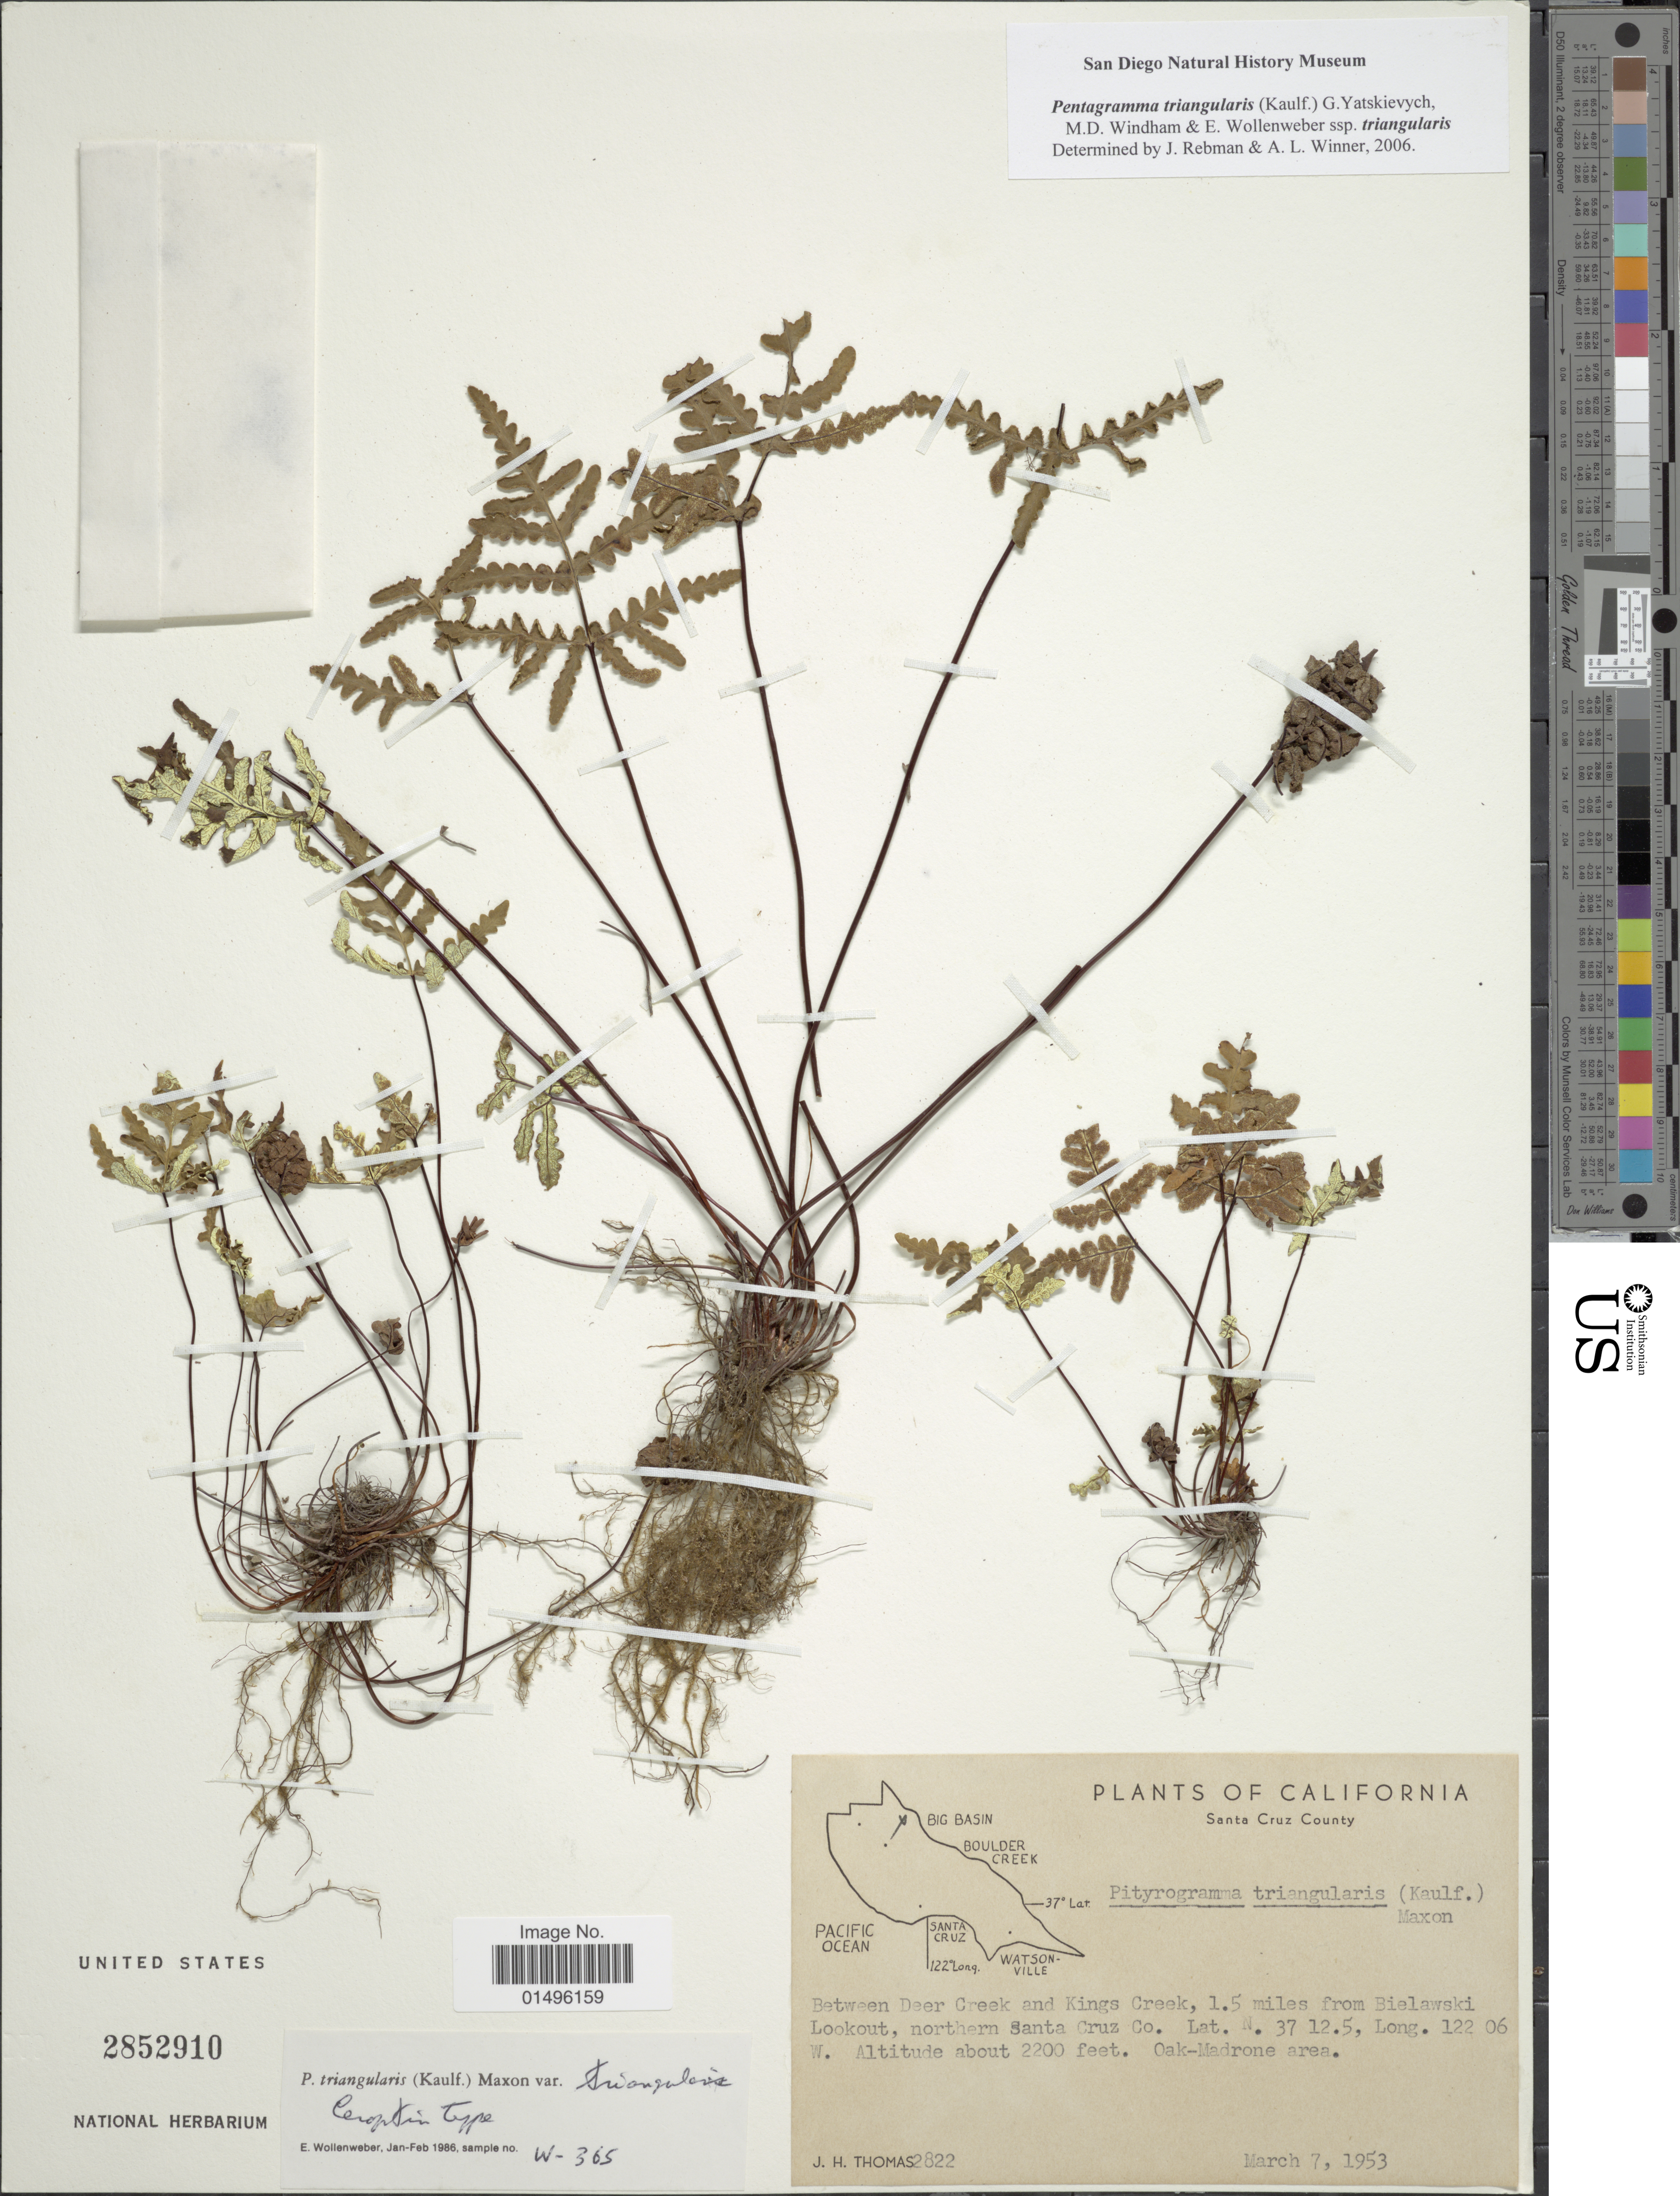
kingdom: Plantae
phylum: Tracheophyta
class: Polypodiopsida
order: Polypodiales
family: Pteridaceae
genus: Pentagramma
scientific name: Pentagramma triangularis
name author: (Kaulf.) Yatsk. et al.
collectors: J. H. Thomas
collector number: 2822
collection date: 1953-03-07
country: United States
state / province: California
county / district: Santa Cruz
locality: California, Santa Cruz County, between Deer Creek and Kings Creek, 1.5 miles from Bielawski Lookout, northern Santa Cruz Co. Oak-Madrone area.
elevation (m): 671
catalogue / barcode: US 2852910